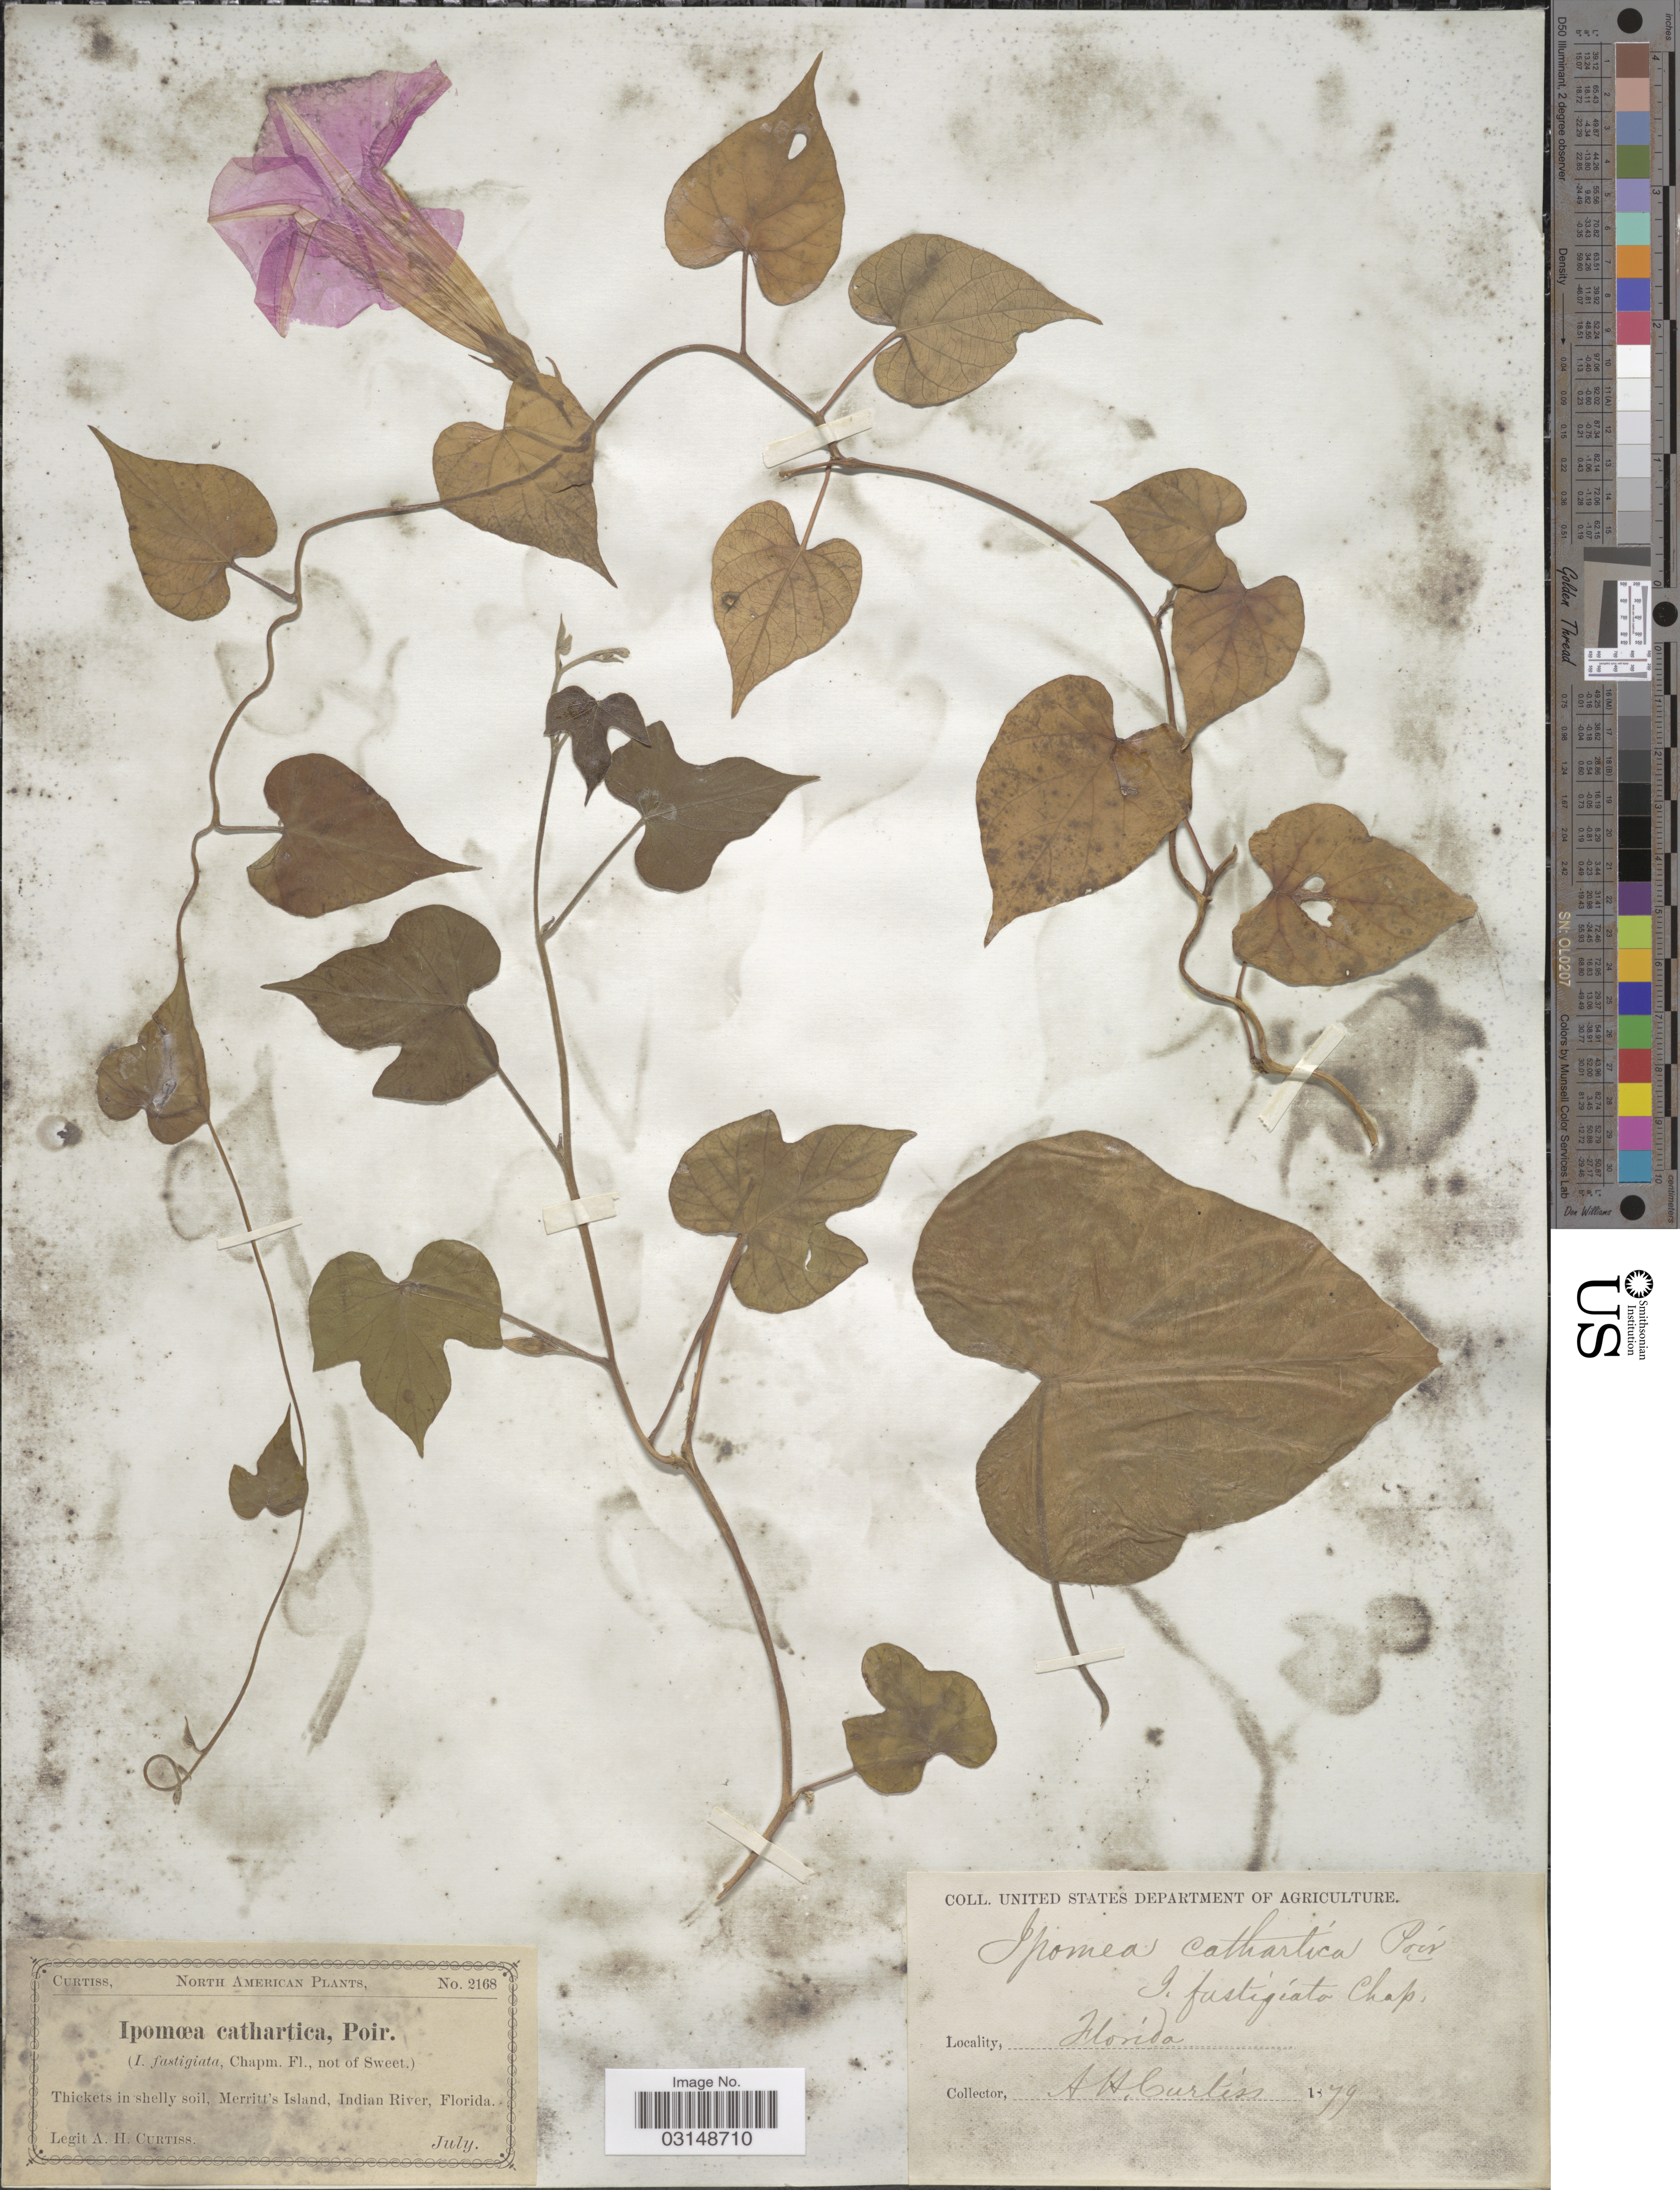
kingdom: Plantae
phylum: Tracheophyta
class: Magnoliopsida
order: Solanales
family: Convolvulaceae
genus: Ipomoea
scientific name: Ipomoea indica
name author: (Burm.) Merr.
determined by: Strong, Mark T., (BOT), Smithsonian Institution - National Museum of Natural History (UNITED STATES)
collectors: A. H. Curtiss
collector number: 2168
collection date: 1879-07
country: United States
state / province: Florida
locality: Merritt's Island, Indian River.